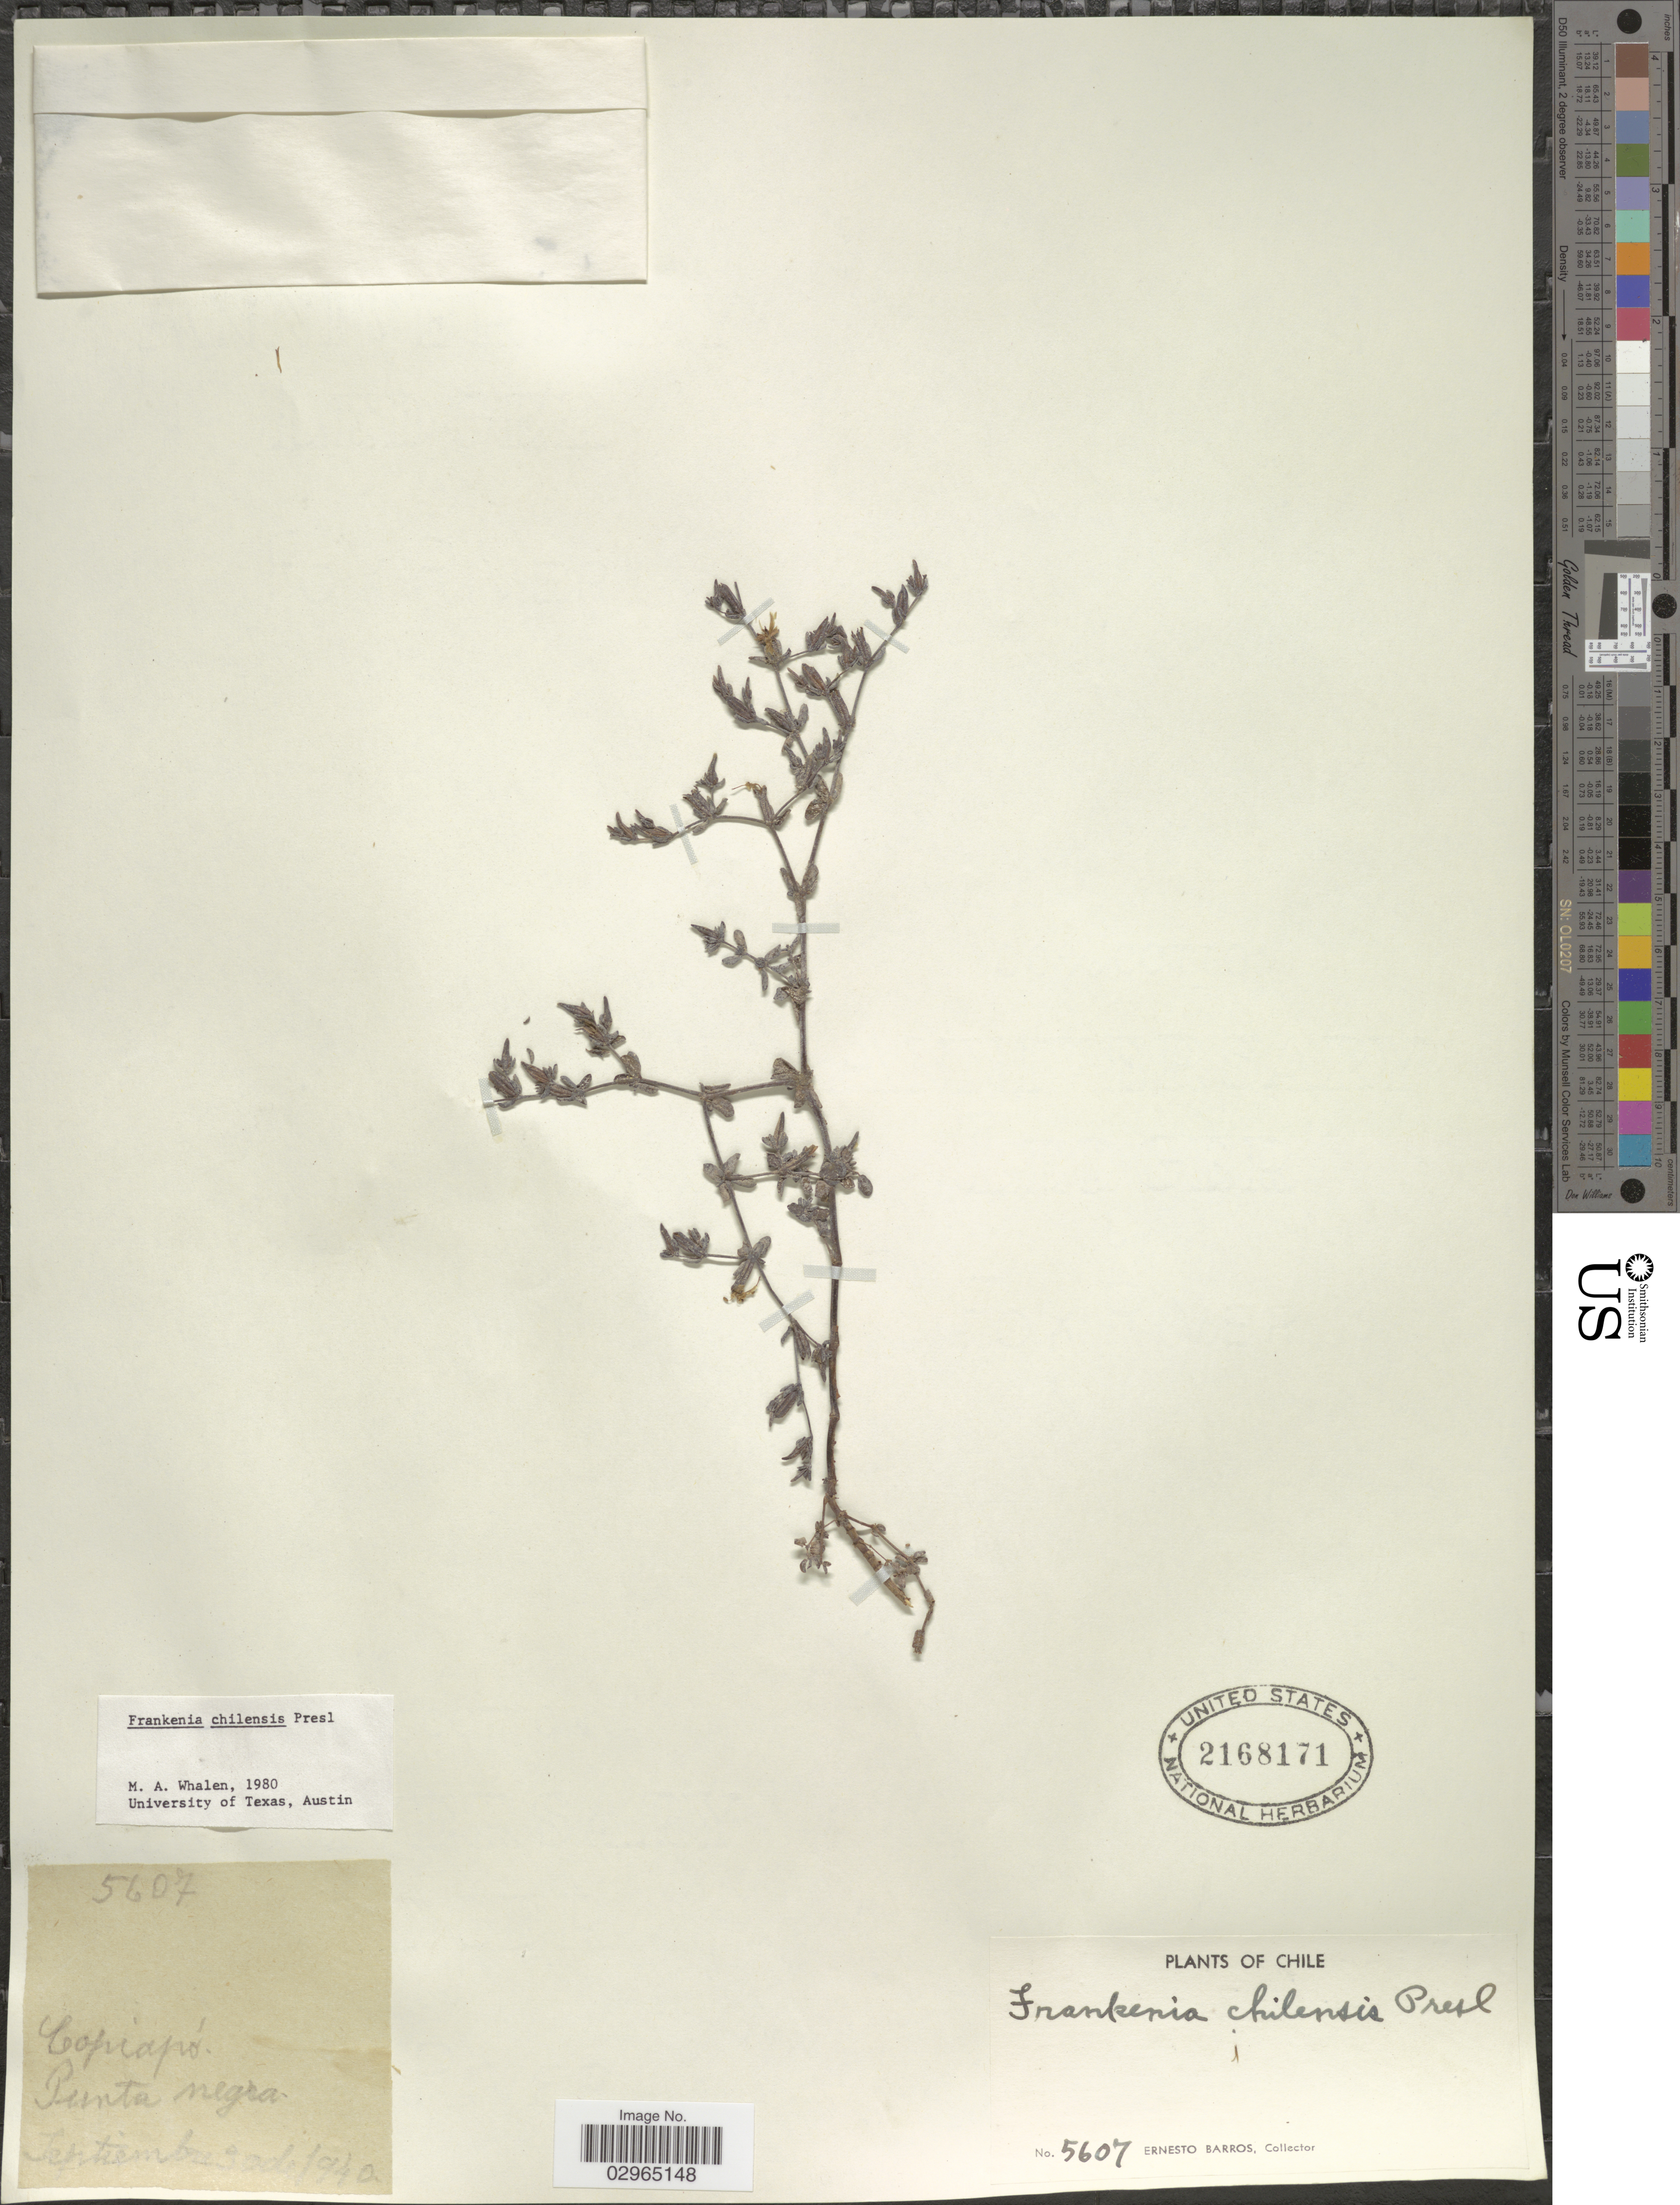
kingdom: Plantae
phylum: Tracheophyta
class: Magnoliopsida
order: Caryophyllales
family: Frankeniaceae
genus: Frankenia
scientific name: Frankenia chilensis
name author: C. Presl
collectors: E. Barros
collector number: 5607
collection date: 1940-09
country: Chile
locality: Copiapó. Punta negra.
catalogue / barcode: US 2168171